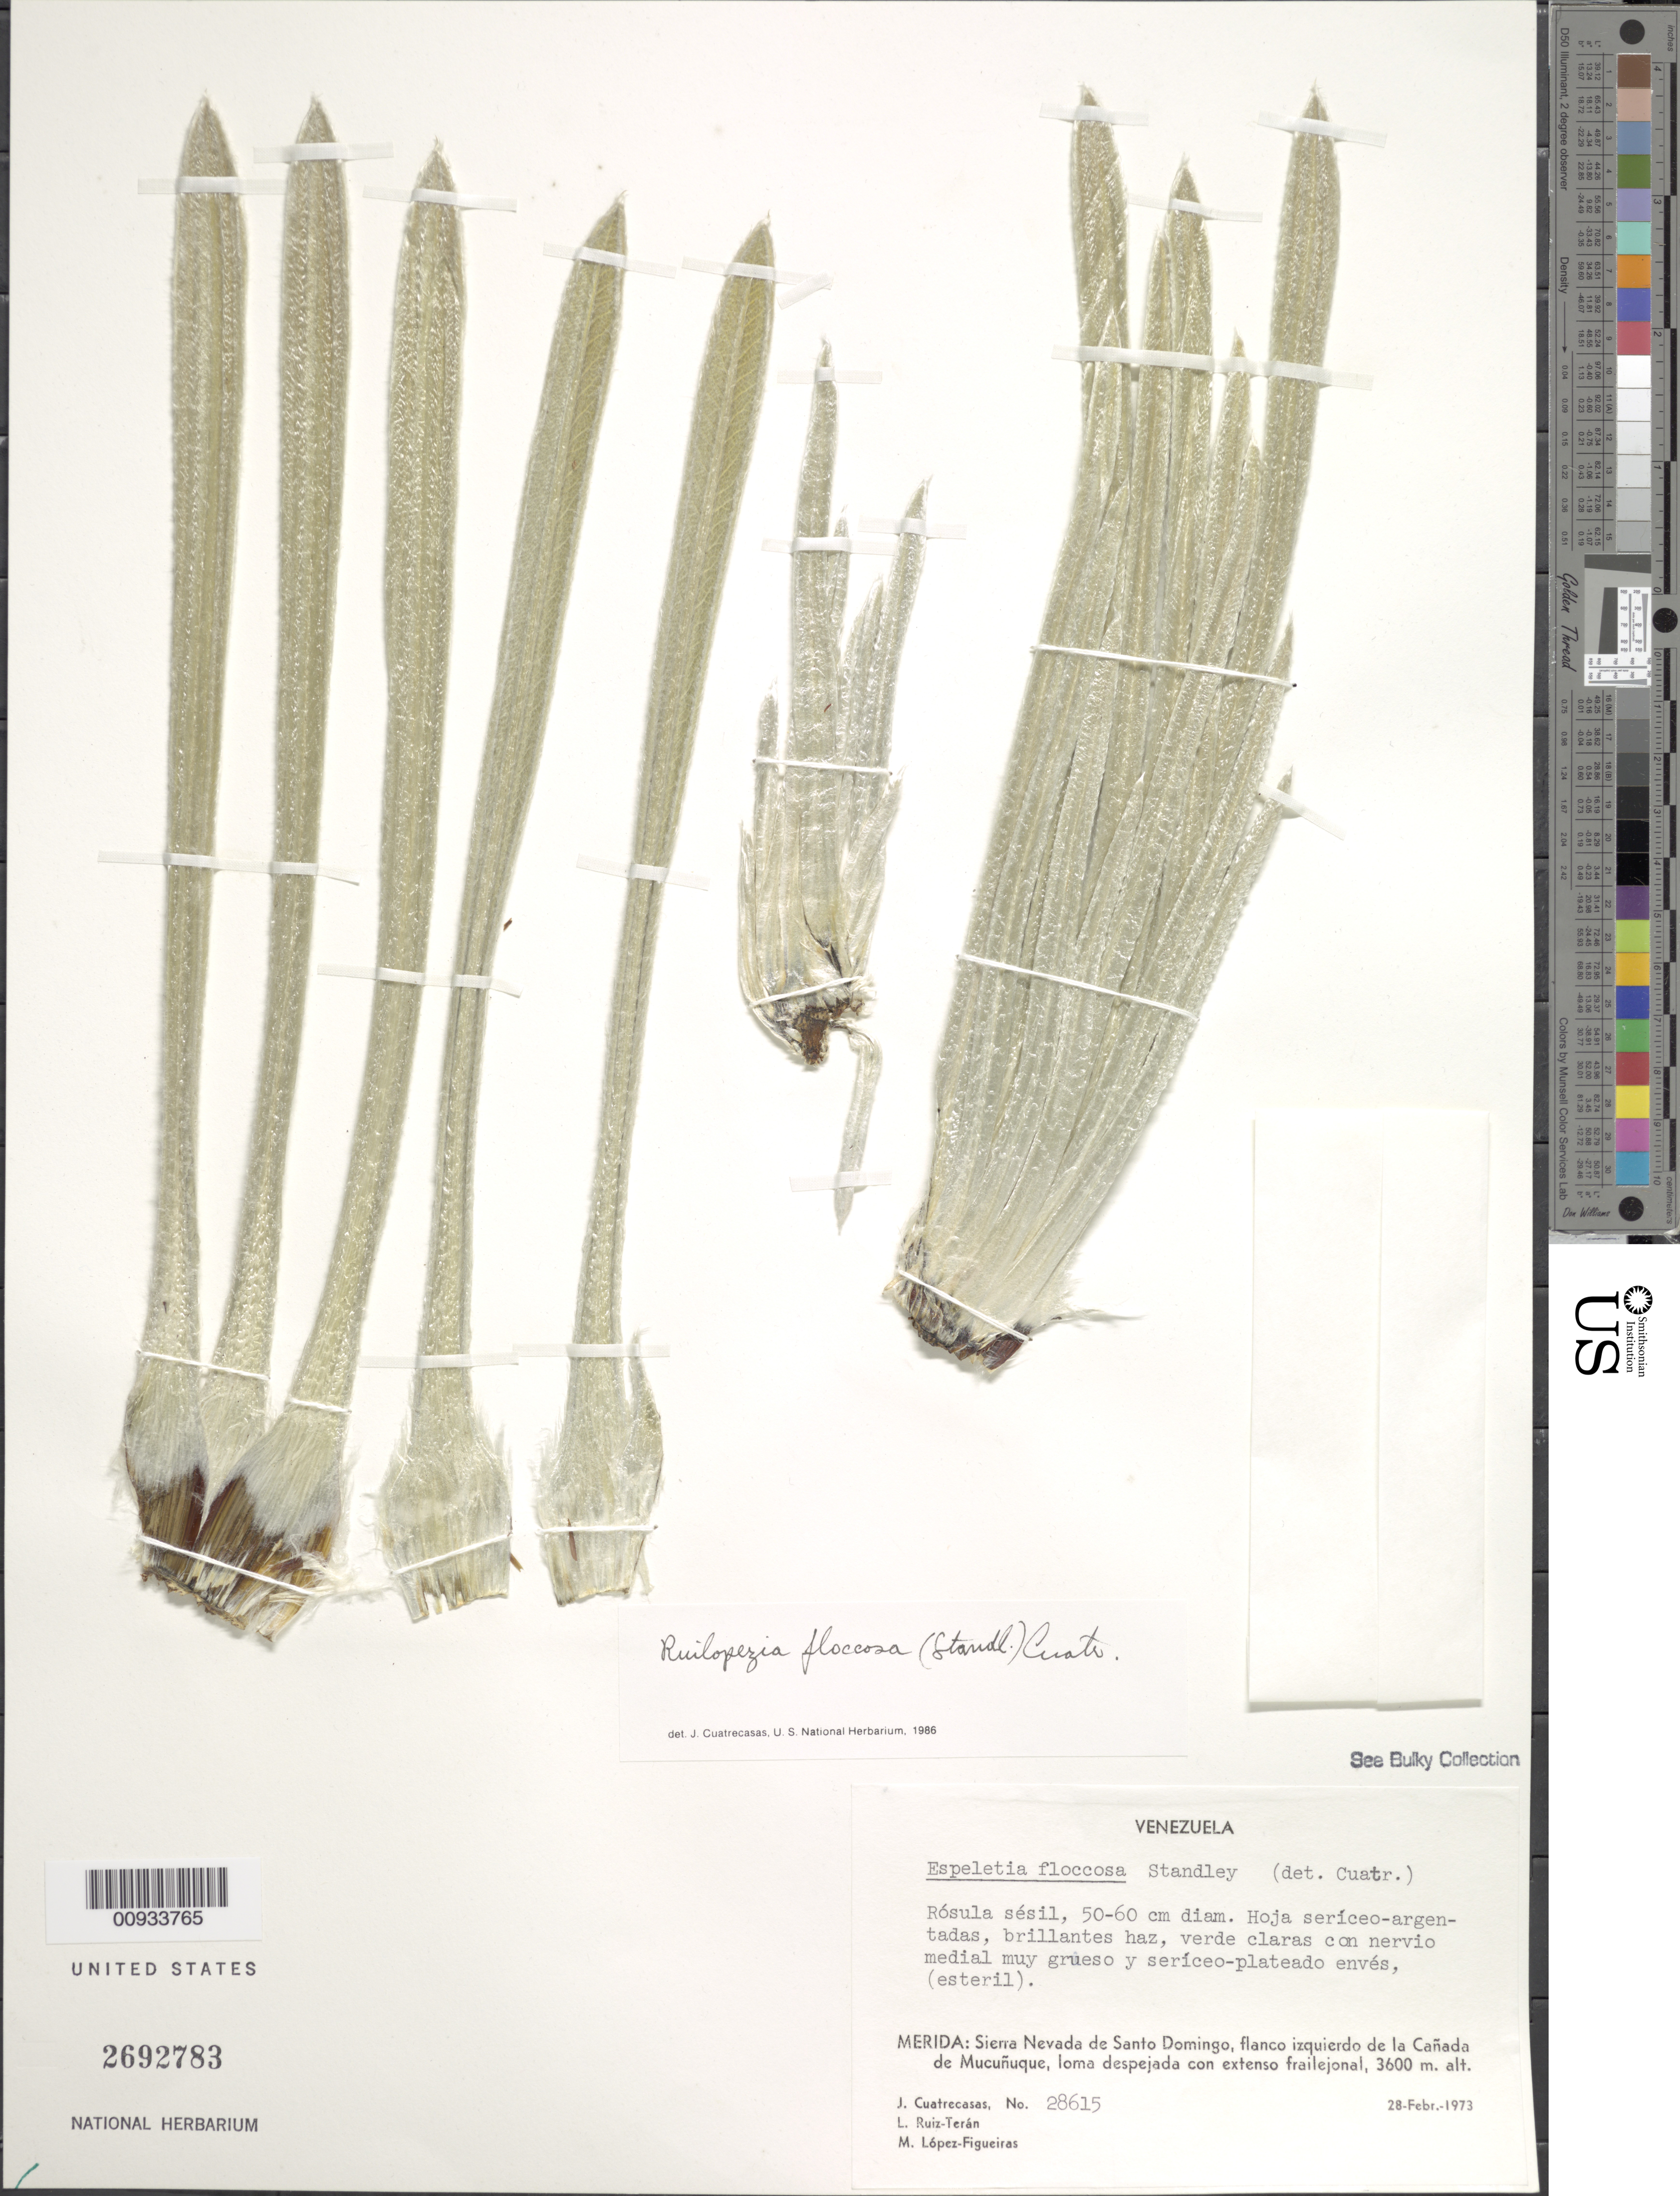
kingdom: Plantae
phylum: Tracheophyta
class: Magnoliopsida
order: Asterales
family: Asteraceae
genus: Ruilopezia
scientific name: Ruilopezia floccosa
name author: (Standl.) Cuatrec.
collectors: J. Cuatrecasas, L. E. Ruíz-Terán & M. López Figueiras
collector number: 28615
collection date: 1973-02-28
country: Venezuela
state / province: Mérida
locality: Sierra Nevada de Santo Domingo, flanco izquierdo de la Canada de Mucunuque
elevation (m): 3600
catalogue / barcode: US 2692783